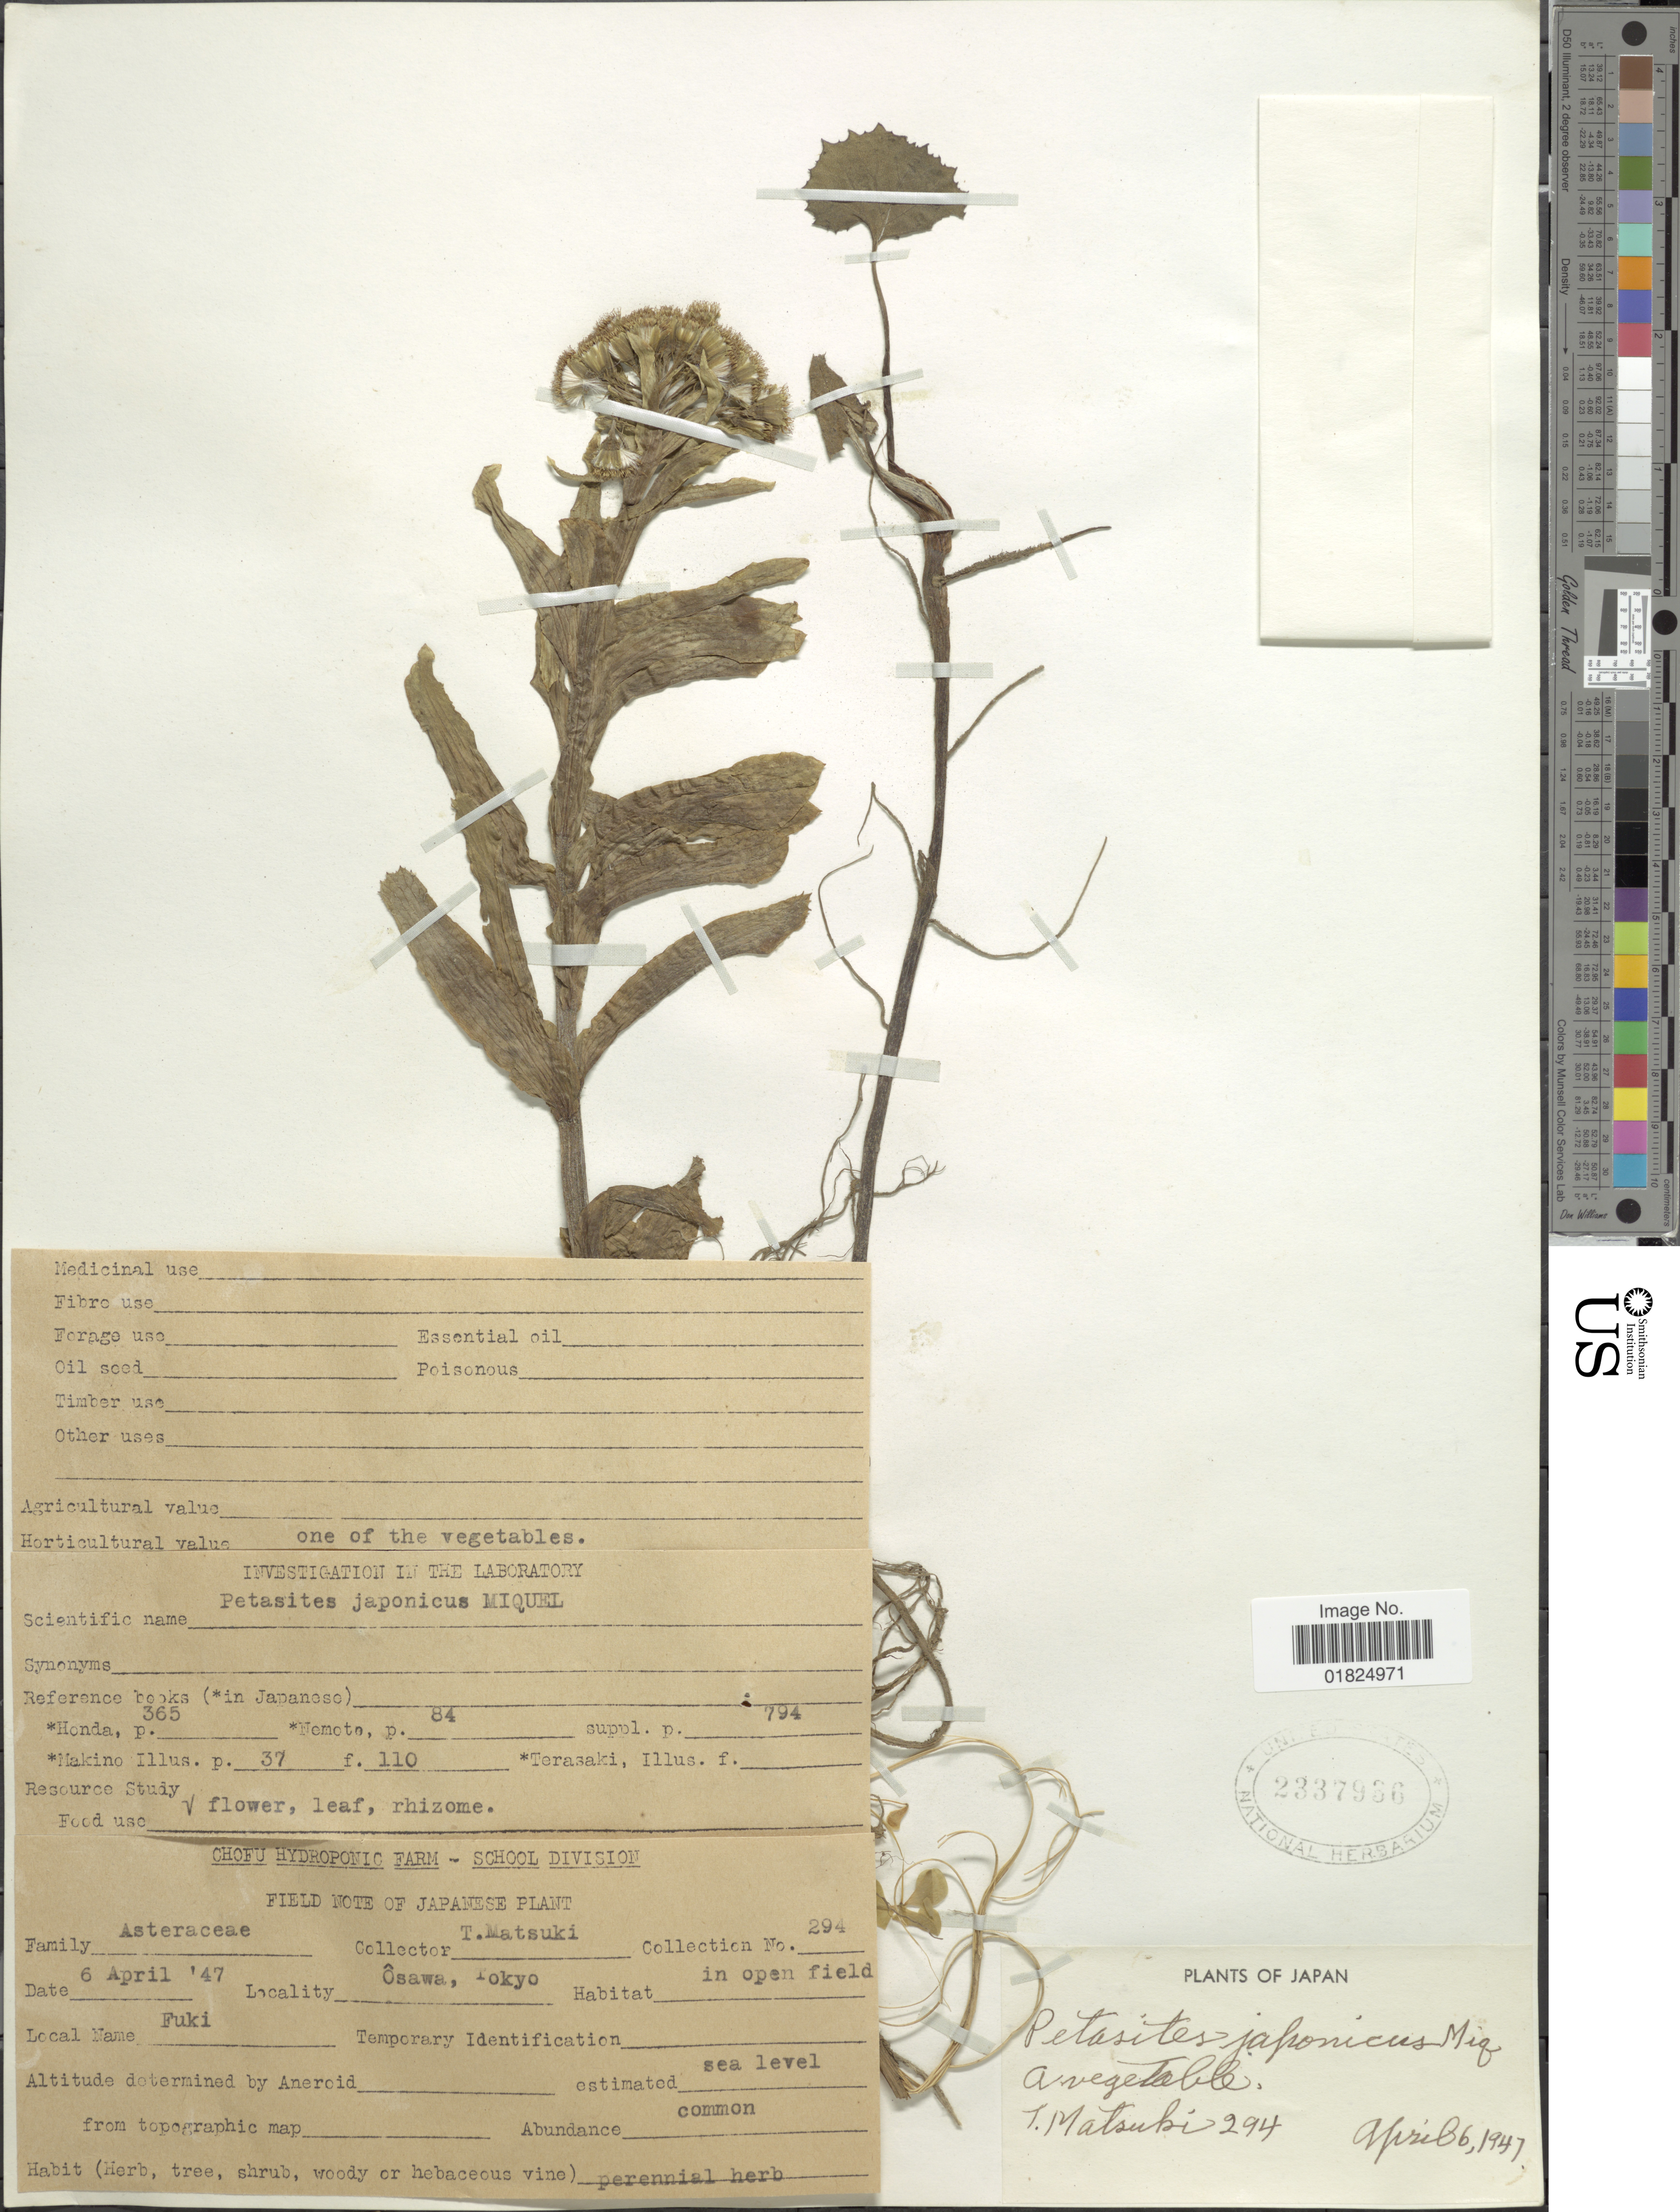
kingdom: Plantae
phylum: Tracheophyta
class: Magnoliopsida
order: Asterales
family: Asteraceae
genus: Petasites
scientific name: Petasites japonicus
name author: (Siebold & Zucc.) Maxim.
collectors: T. Matsuki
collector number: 294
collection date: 1947-04-06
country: Japan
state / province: Tokyo, Federal City of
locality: Osawa, Tokyo, Federal City of.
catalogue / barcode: US 2337936